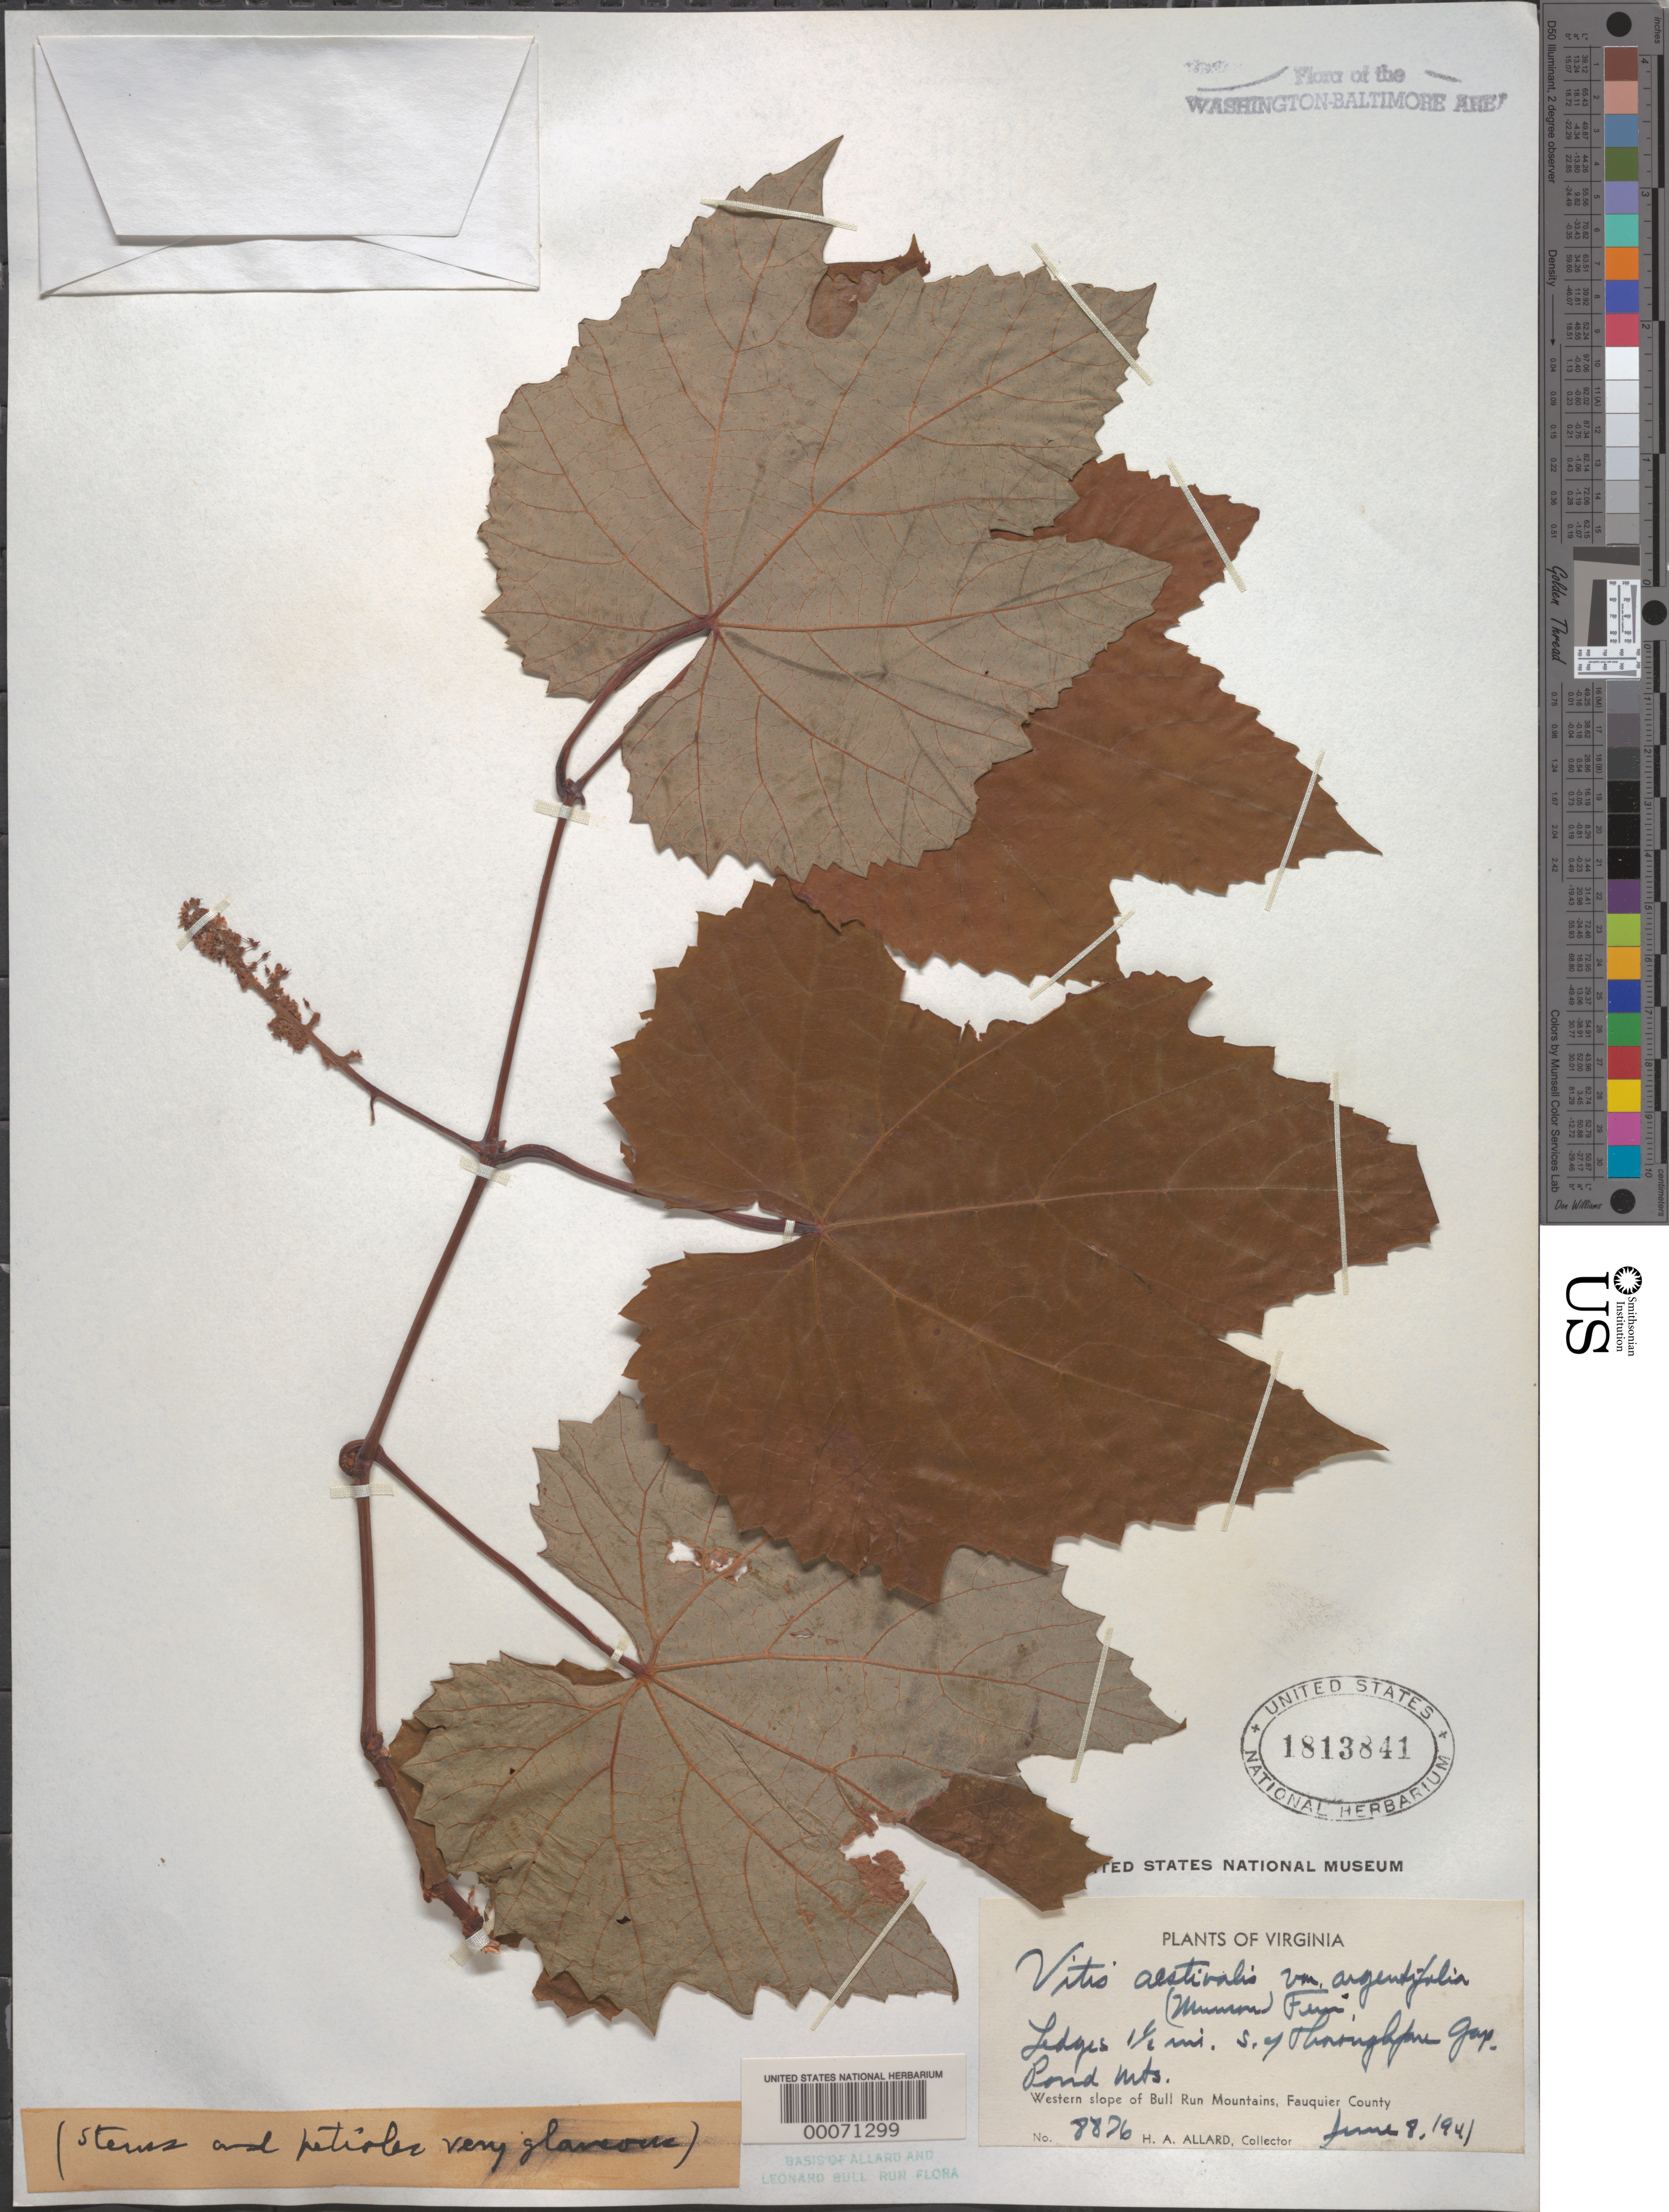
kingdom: Plantae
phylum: Tracheophyta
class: Magnoliopsida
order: Vitales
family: Vitaceae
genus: Vitis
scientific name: Vitis aestivalis var. argentifolia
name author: Michx.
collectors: H. A. Allard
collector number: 8876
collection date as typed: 08 Jun 1941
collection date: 1941-06-08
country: United States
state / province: Virginia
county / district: Fauquier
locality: South of Thorofare Gap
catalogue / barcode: US 1813841